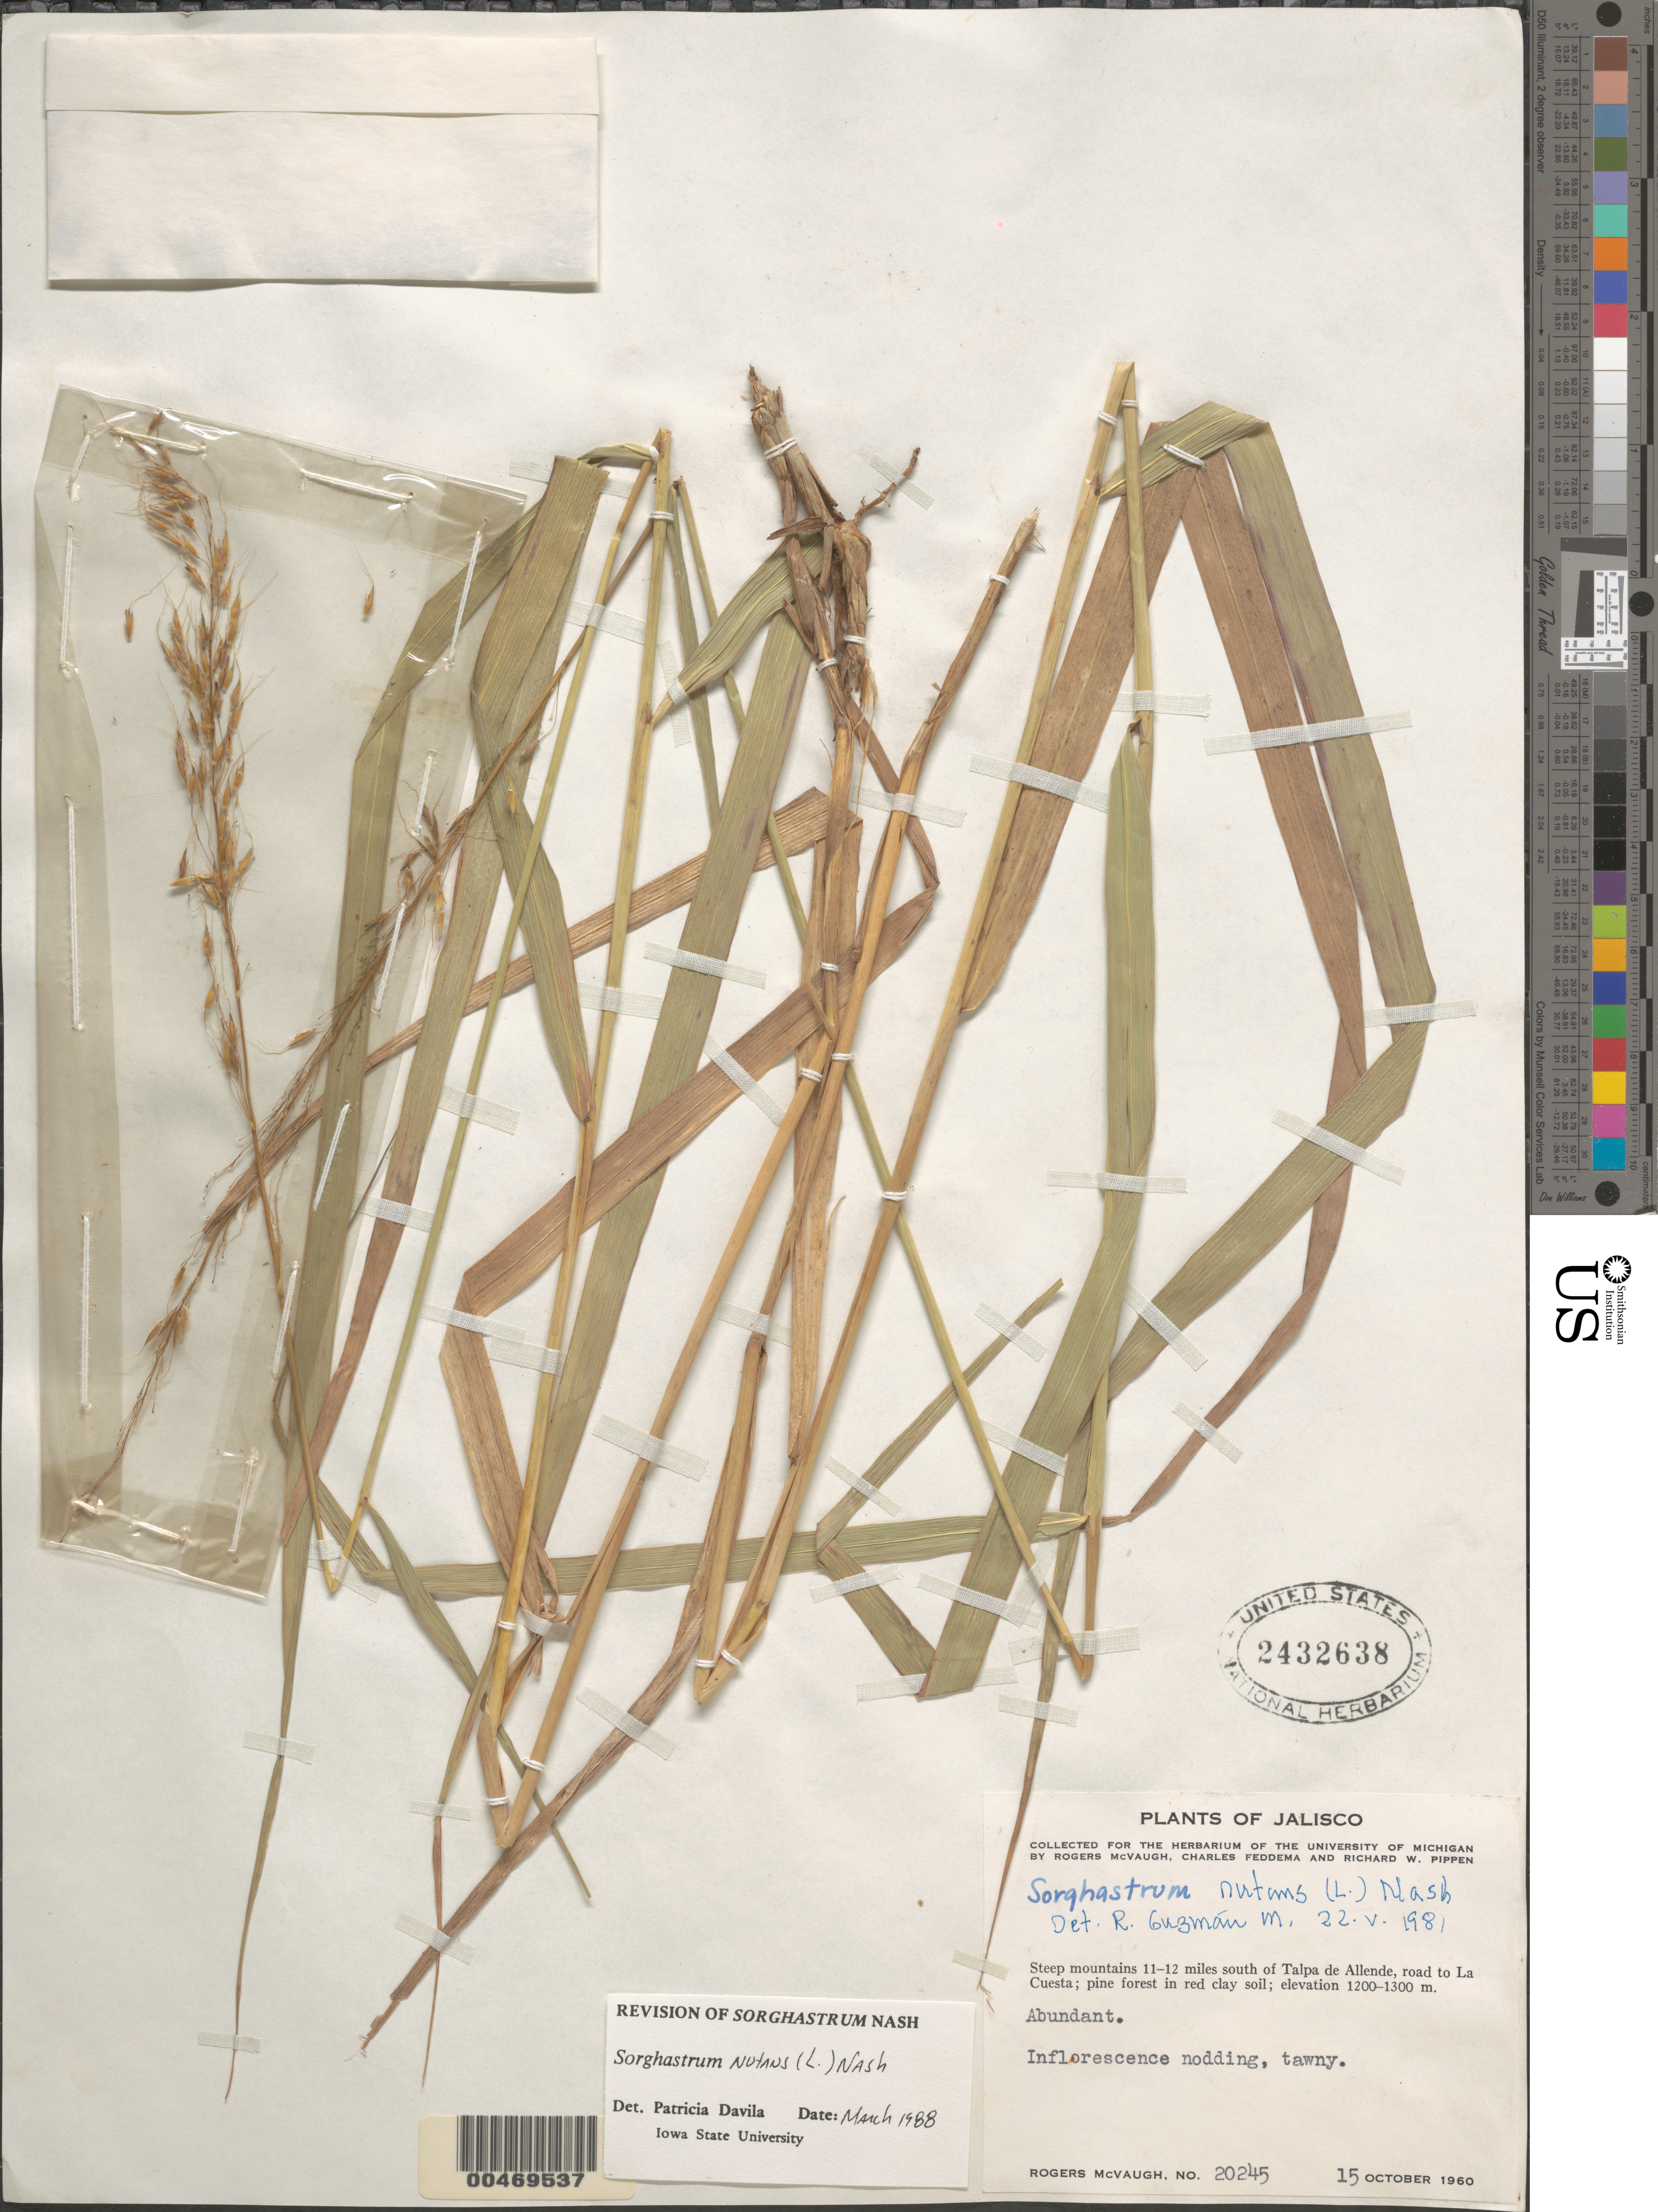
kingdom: Plantae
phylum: Tracheophyta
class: Liliopsida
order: Poales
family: Poaceae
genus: Sorghastrum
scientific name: Sorghastrum nutans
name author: (L.) Nash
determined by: Dávila, P. D.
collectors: R. McVaugh, C. Feddema & R. W. Pippen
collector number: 20245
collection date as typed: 15 Oct 1960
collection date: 1960-10-15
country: Mexico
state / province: Jalisco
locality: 11-12 mi S of Talpa de Allende, rd to La Cuesta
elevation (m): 1200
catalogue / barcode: US 2432638